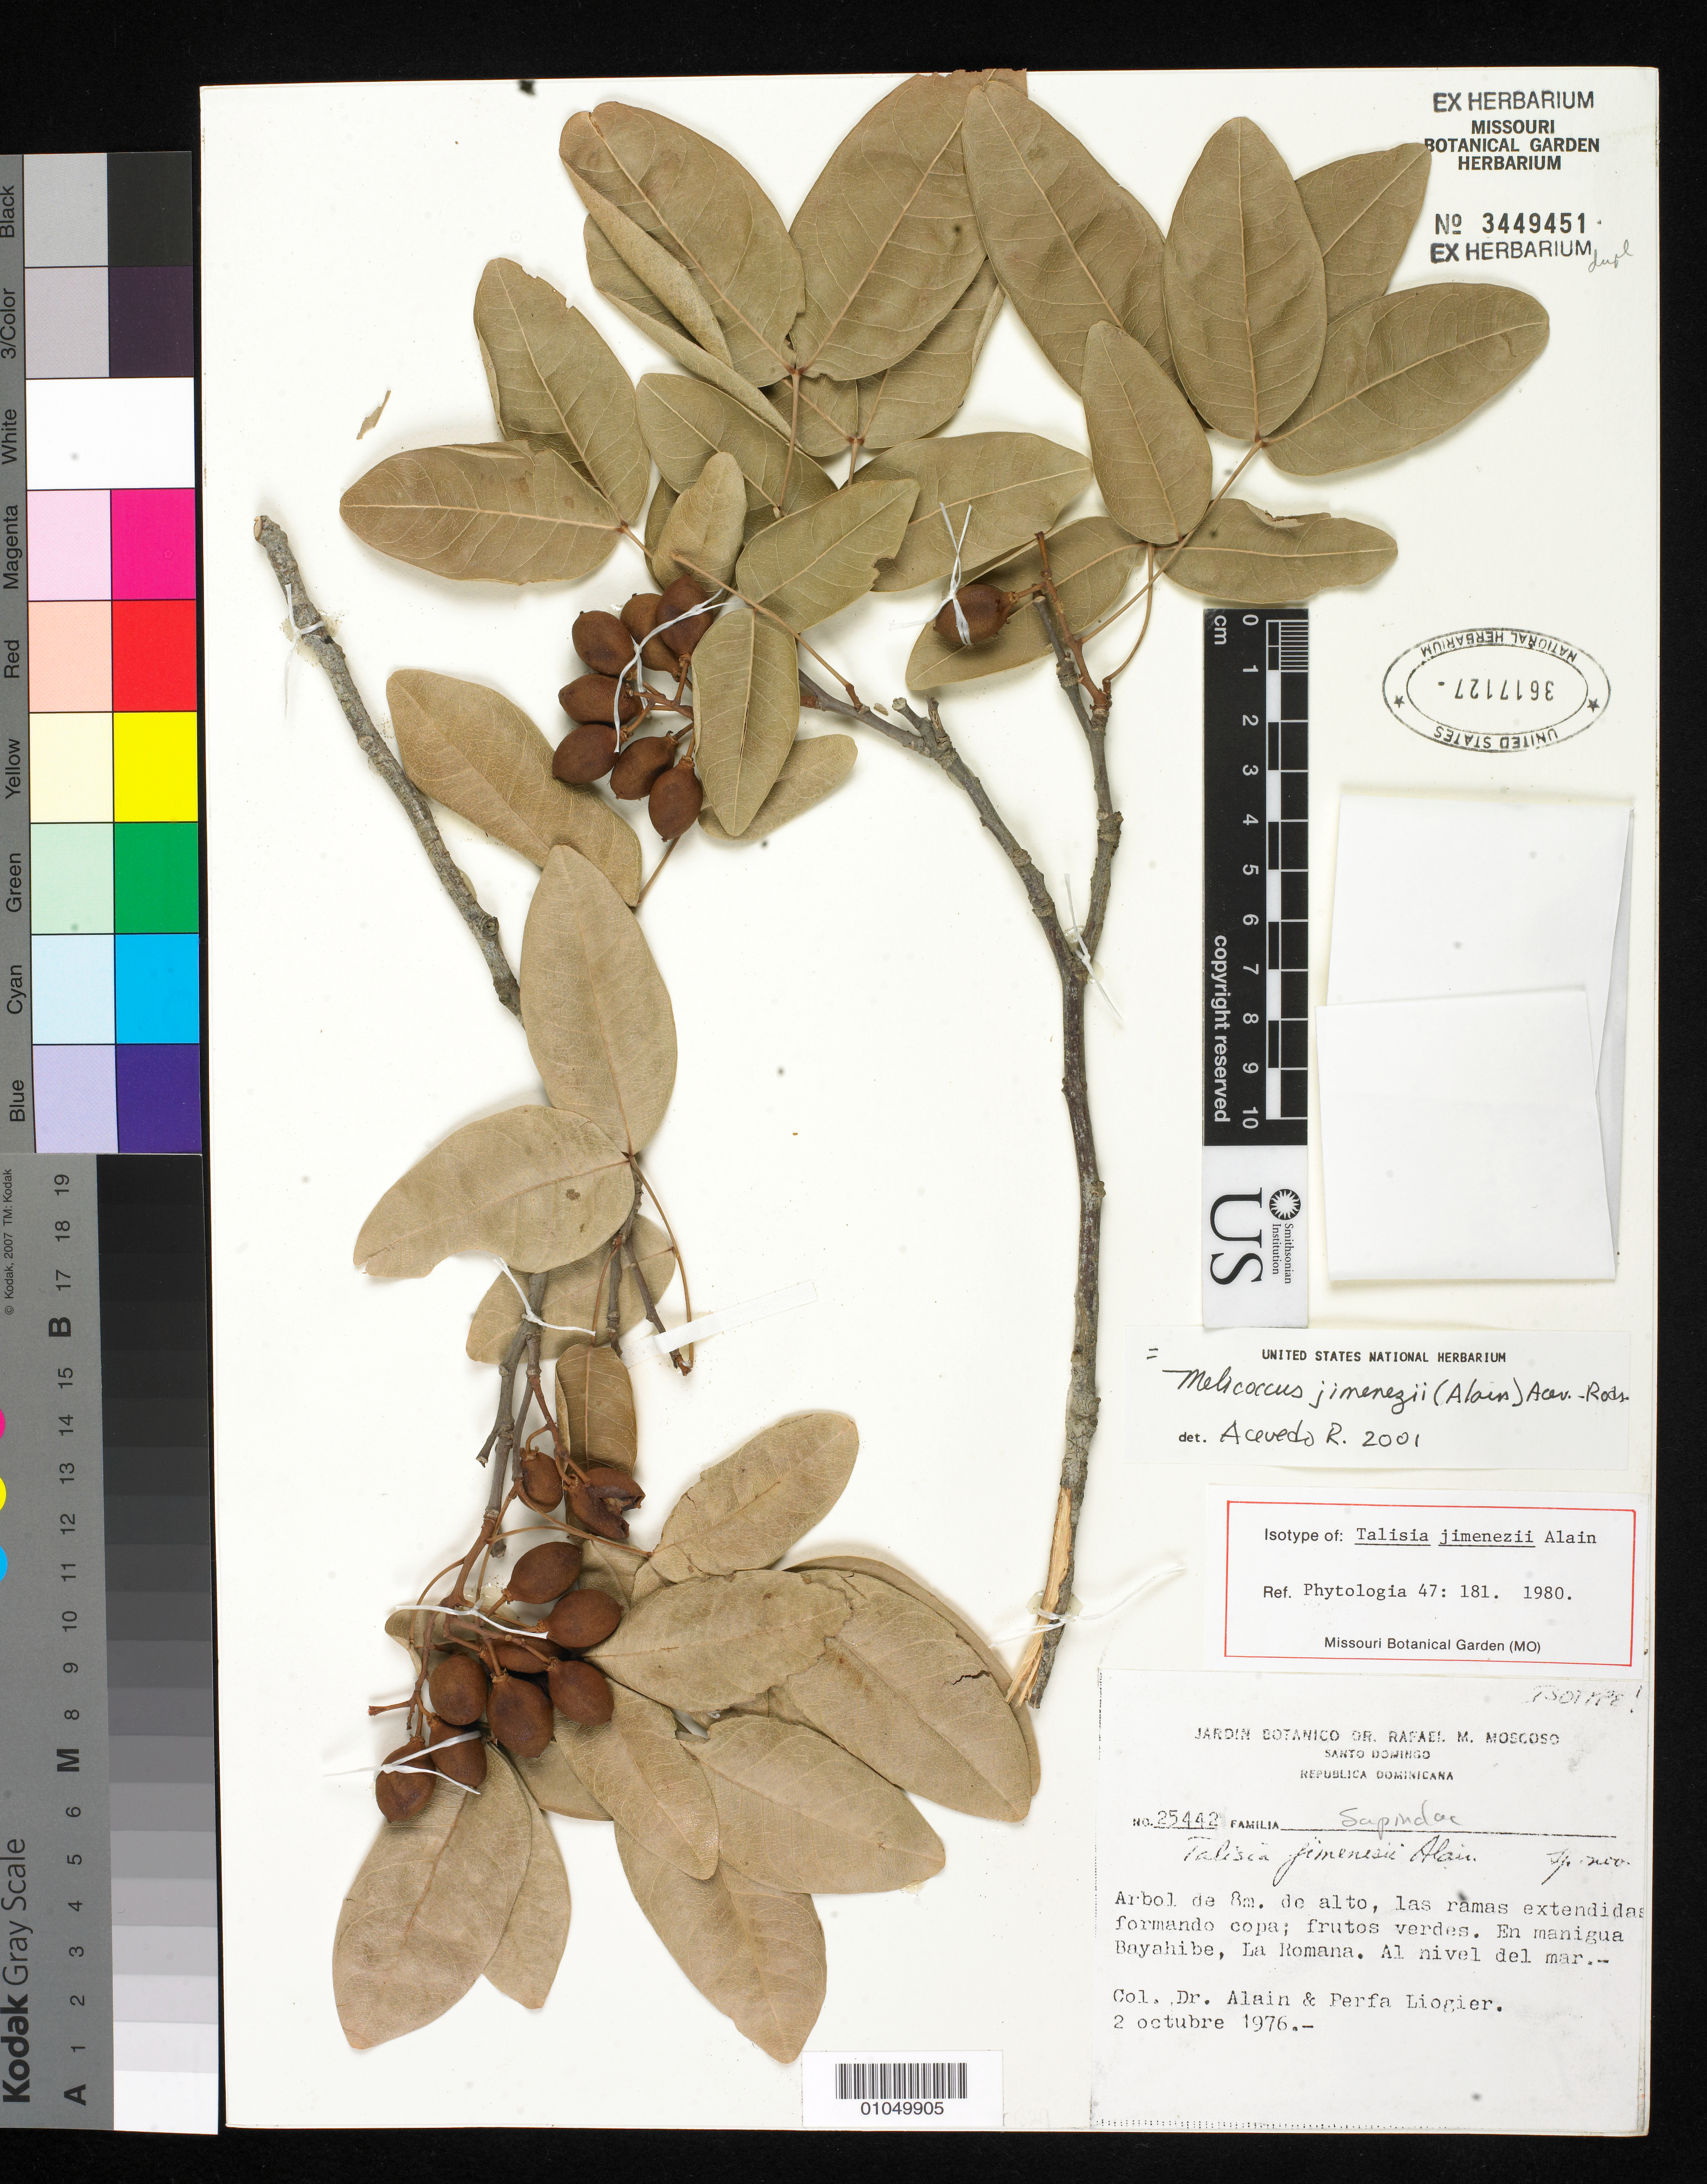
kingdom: Plantae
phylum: Tracheophyta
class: Magnoliopsida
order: Sapindales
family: Sapindaceae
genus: Talisia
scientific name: Talisia jimenezii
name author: Alain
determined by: Acevedo-Rodríguez, P., (BOT), Smithsonian Institution - National Museum of Natural History (UNITED STATES)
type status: Isotype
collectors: A. H. Liogier & M. P. Liogier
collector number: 25442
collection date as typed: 02 Oct 1976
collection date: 1976-10-02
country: Dominican Republic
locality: En manigua Bayahibe, La romana.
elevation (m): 0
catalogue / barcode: US 3617127